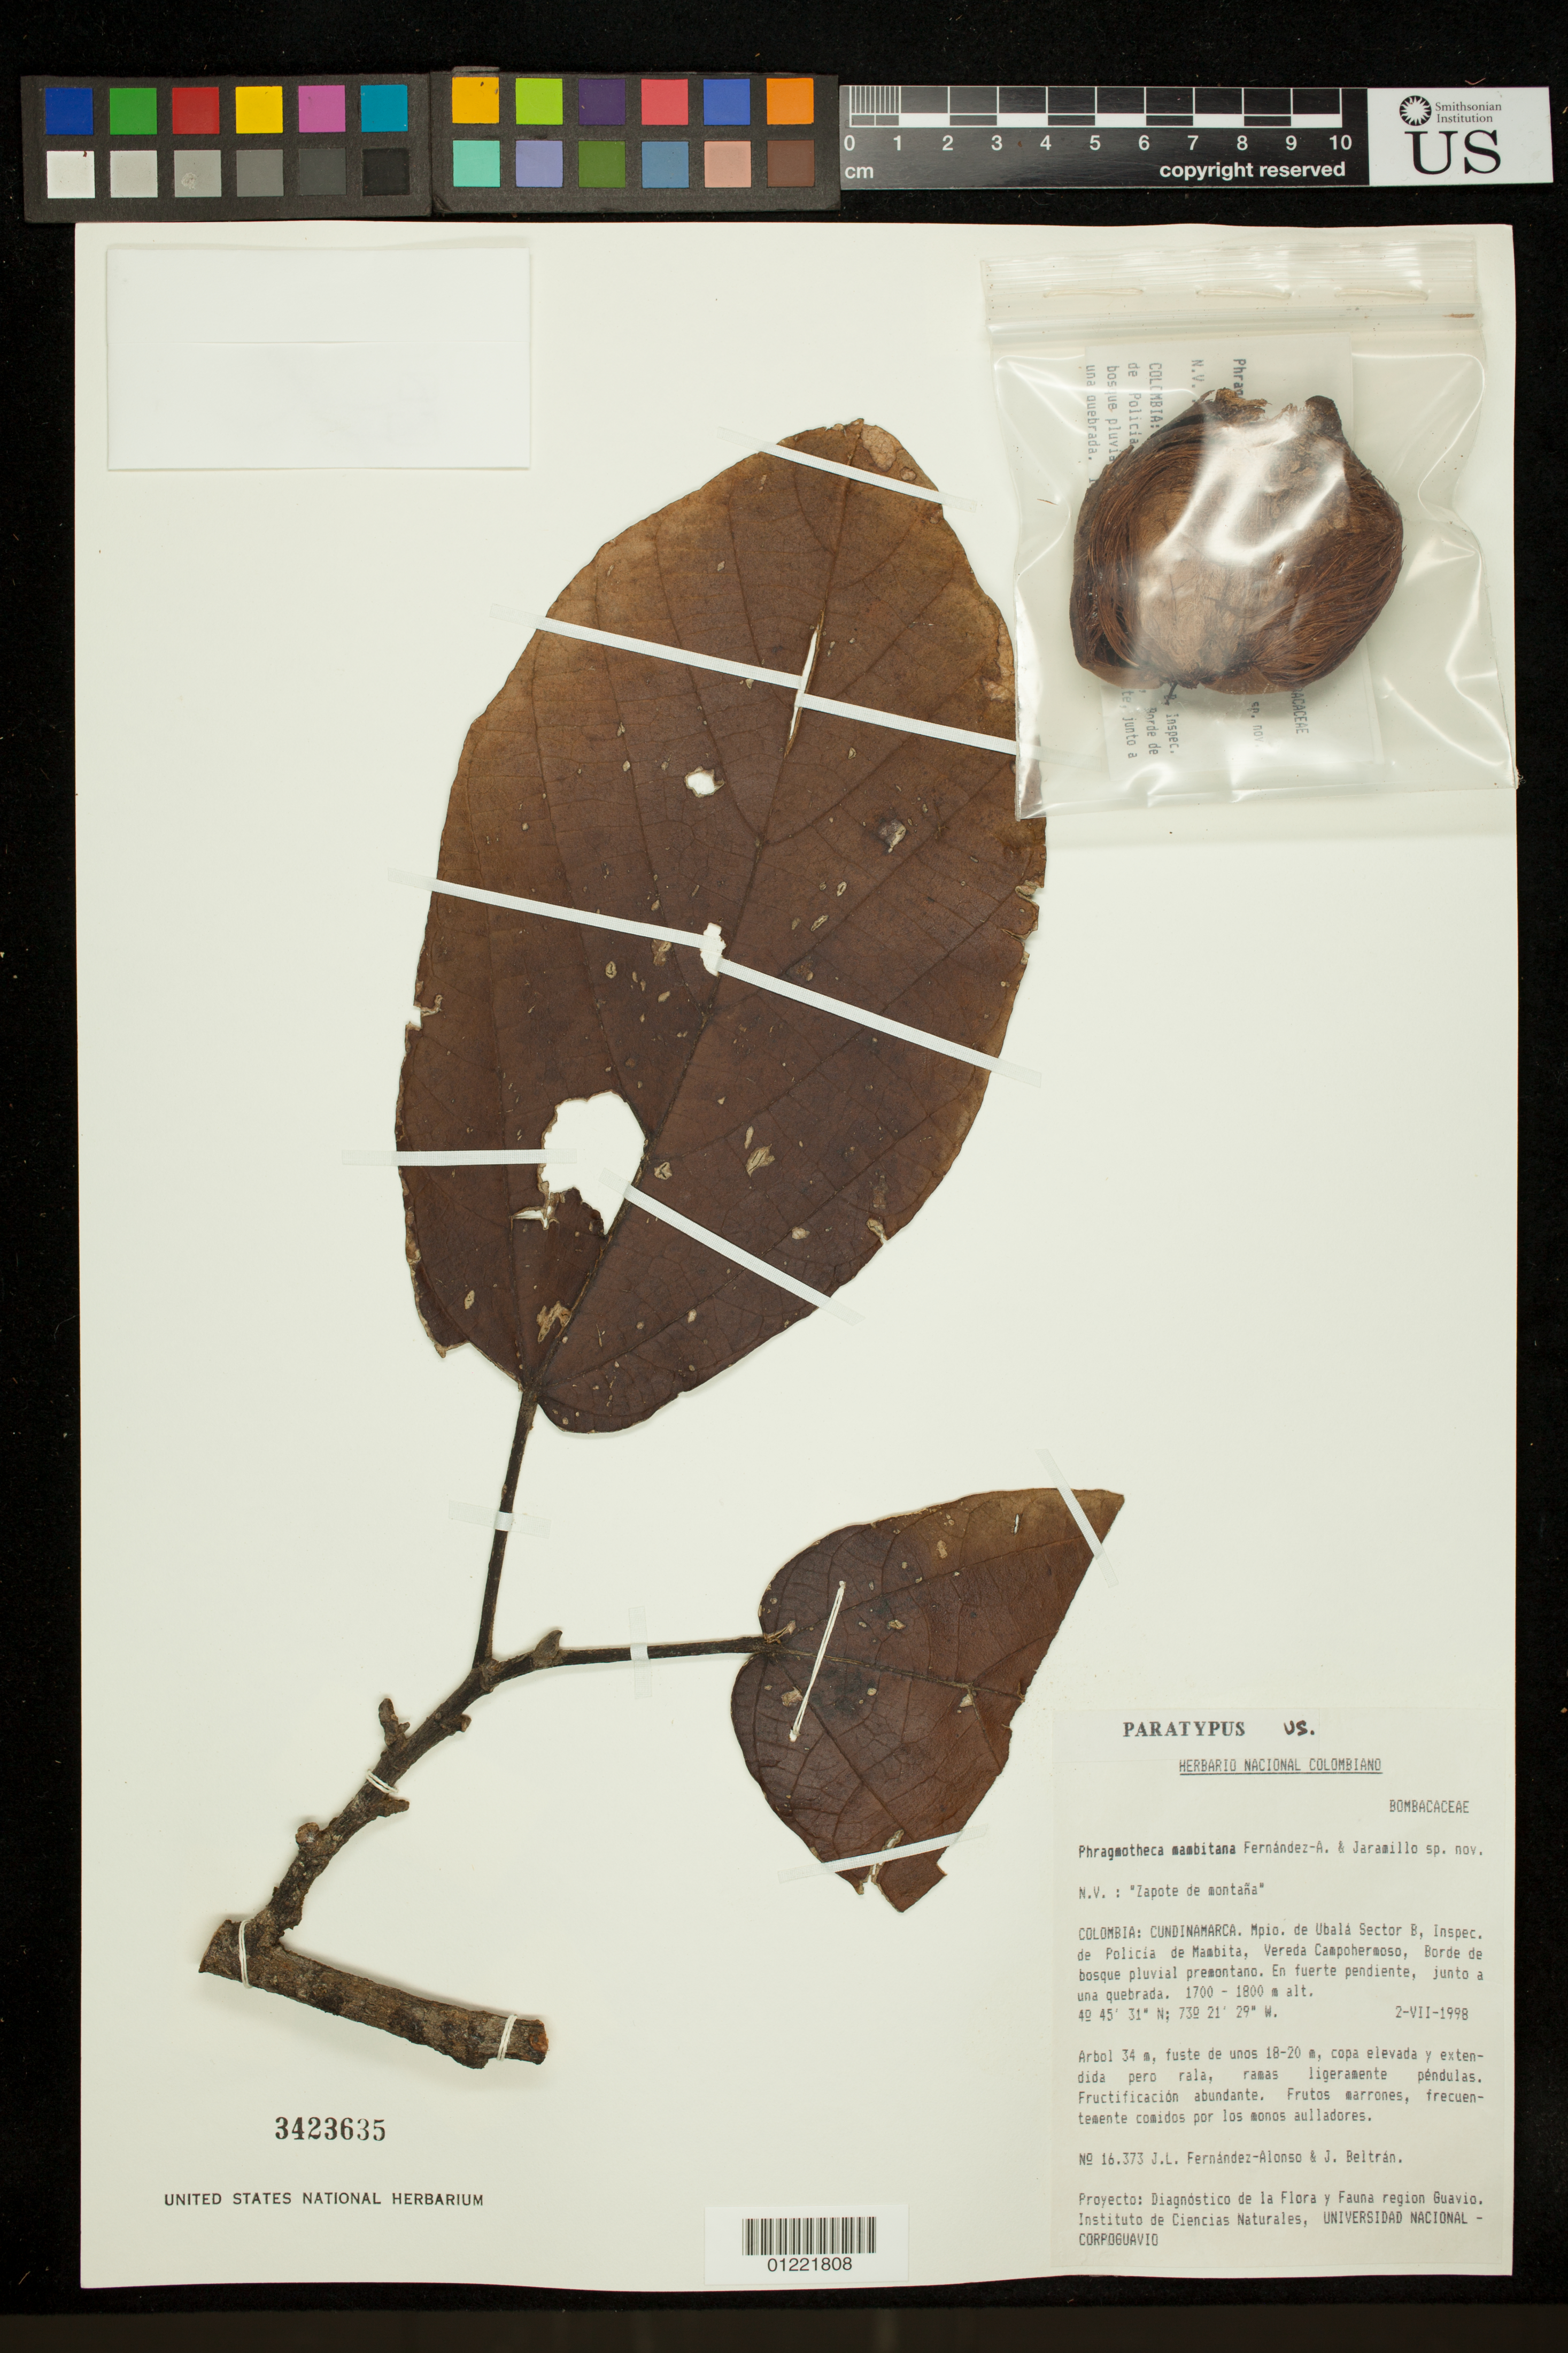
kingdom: Plantae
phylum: Tracheophyta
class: Magnoliopsida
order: Malvales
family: Malvaceae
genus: Phragmotheca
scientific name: Phragmotheca mambitana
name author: Fern. Alonso & R. Jaram.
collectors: J. L. Fernández-Alonso & J. Beltran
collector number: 16373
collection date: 1998-07-02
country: Colombia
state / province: Cundinamarca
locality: Mpio. de Ubala Sector B, Inspec. de Policia de Mambita, Vereda Campohermoso, Borde de bosque pluvial premontano. En fuerte pendiente, junto a una quebrada.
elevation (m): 1700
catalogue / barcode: US 3423635